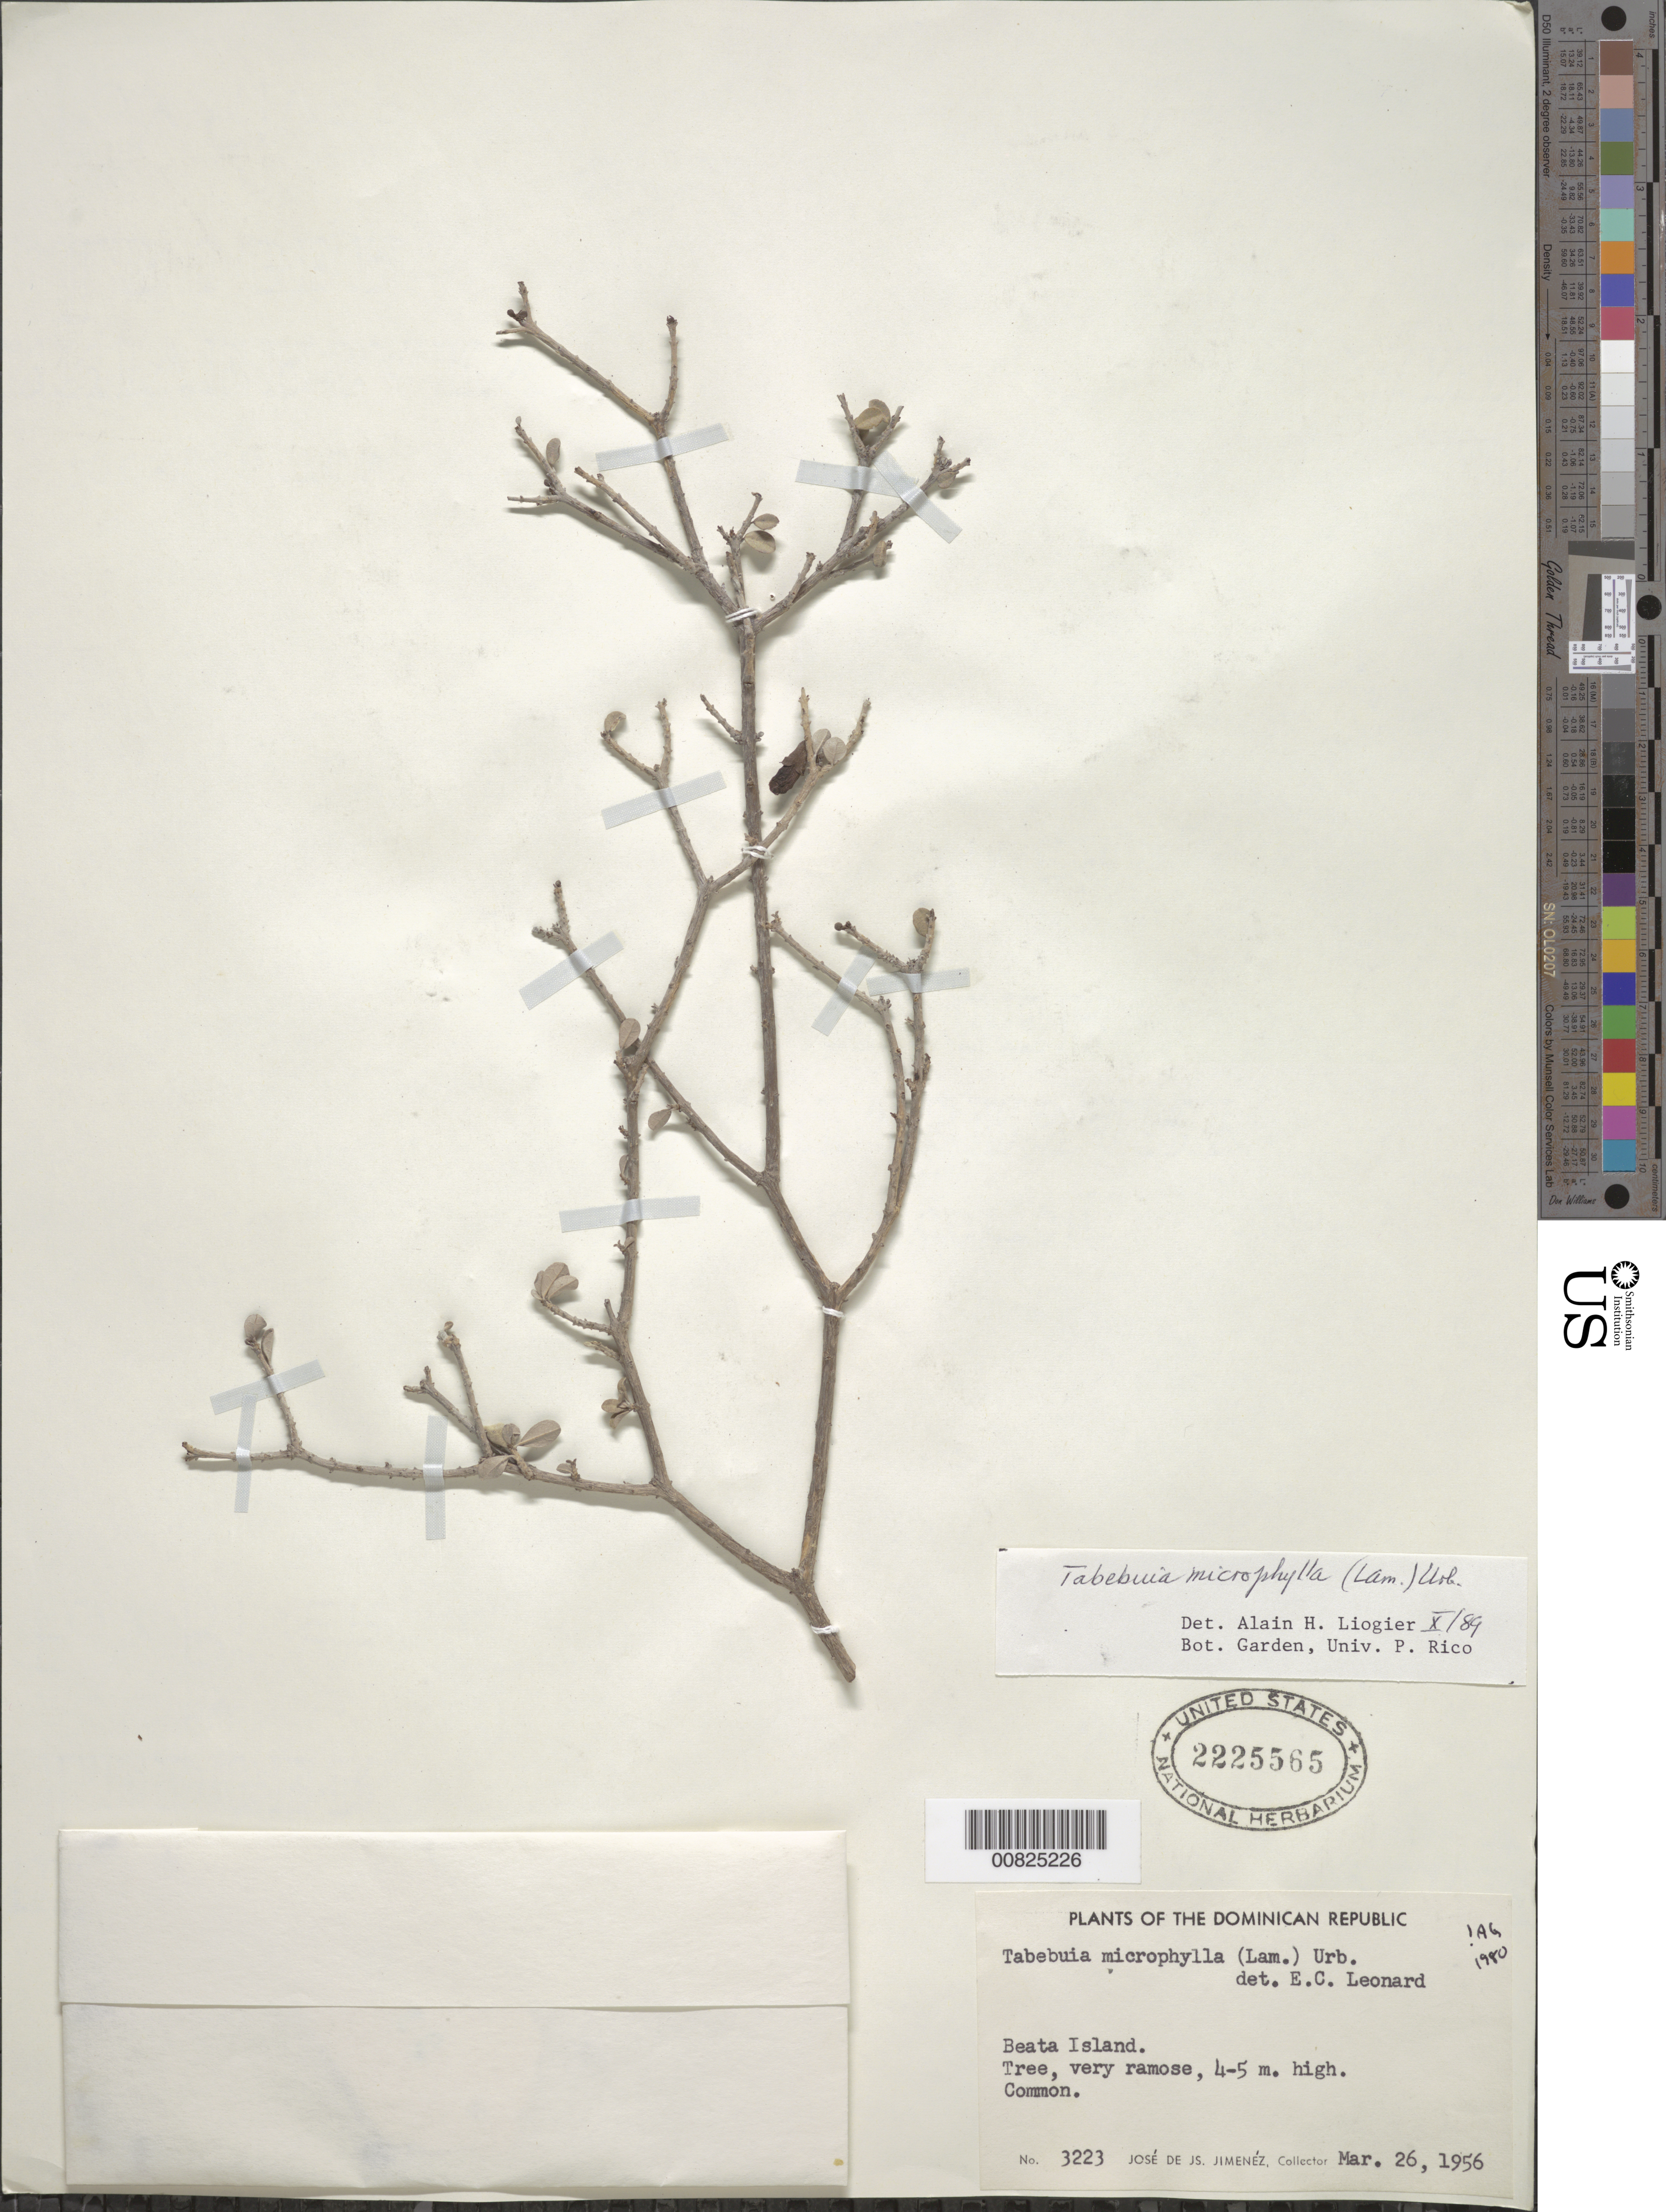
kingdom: Plantae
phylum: Tracheophyta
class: Magnoliopsida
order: Lamiales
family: Bignoniaceae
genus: Tabebuia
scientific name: Tabebuia microphylla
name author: (Lam.) Urb.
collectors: J. J. Jiménez Almonte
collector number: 3223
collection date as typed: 26 Mar 1956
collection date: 1956-03-26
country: Dominican Republic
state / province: Barahona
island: Isla Beata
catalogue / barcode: US 2225565